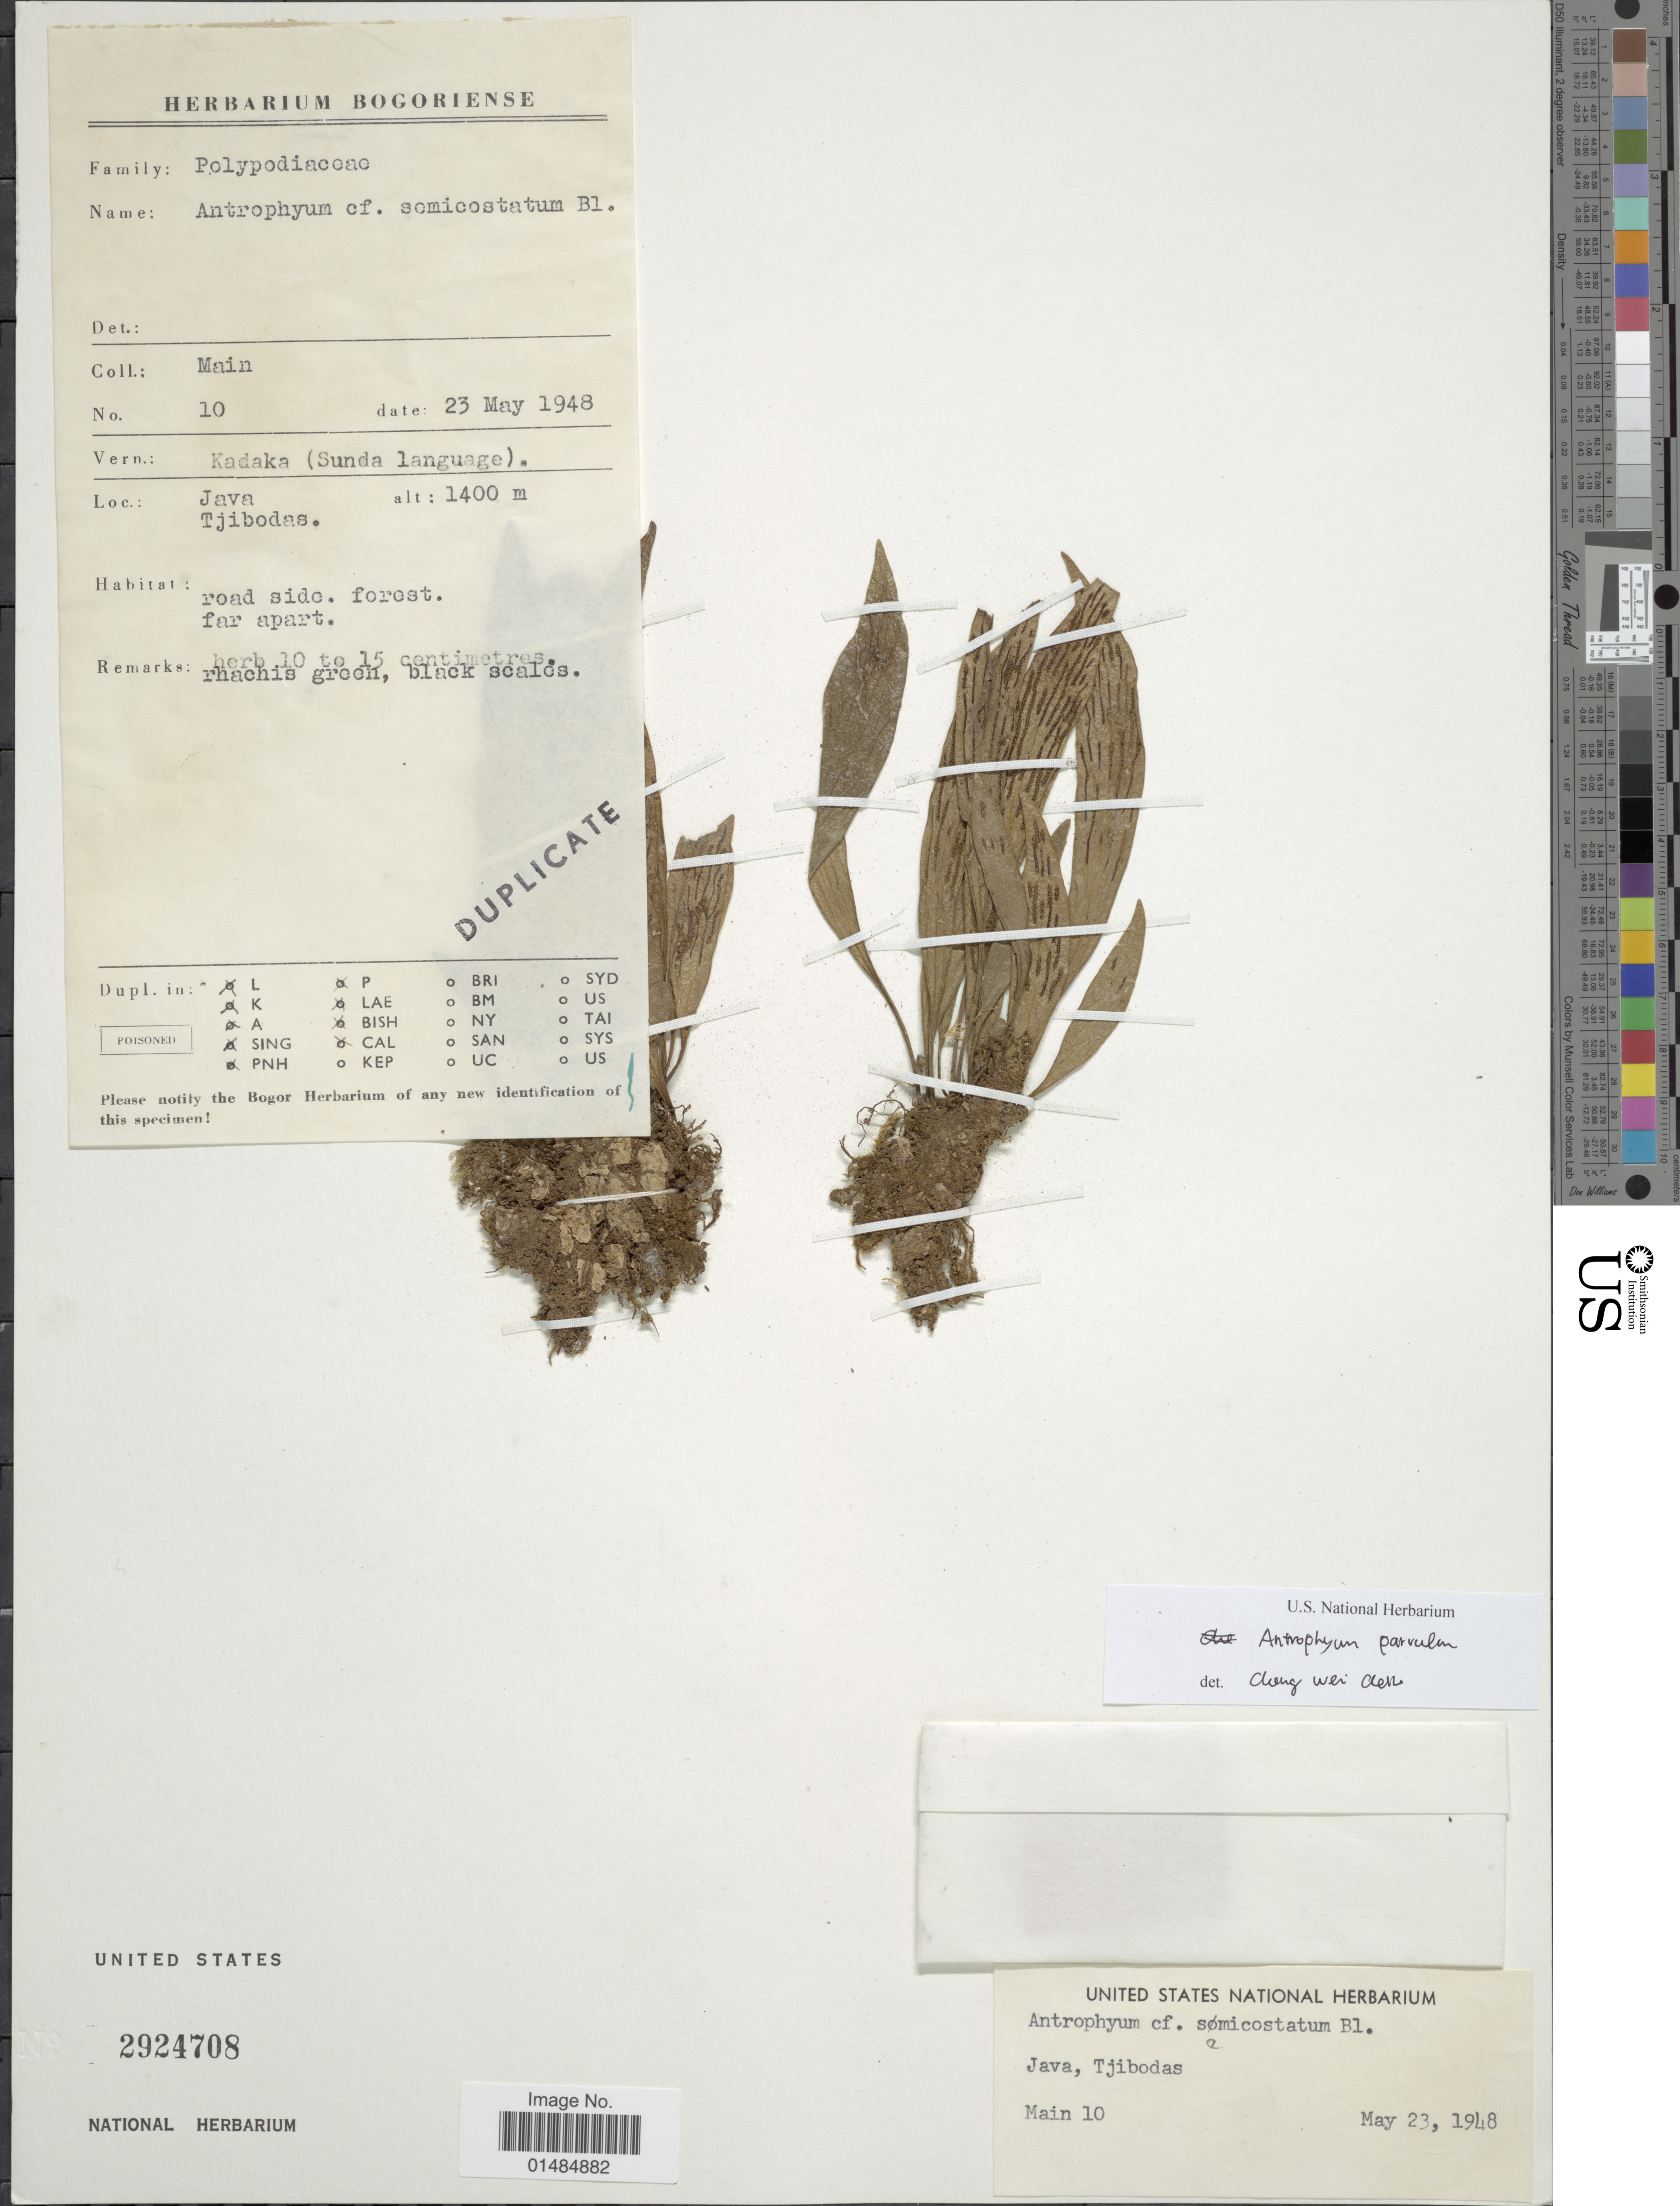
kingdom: Plantae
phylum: Tracheophyta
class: Polypodiopsida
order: Polypodiales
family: Pteridaceae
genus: Antrophyum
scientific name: Antrophyum parvulum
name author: Blume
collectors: -. Main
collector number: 10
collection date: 1948-05-23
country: Indonesia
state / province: Java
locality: Tjibodas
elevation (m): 1400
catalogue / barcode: US 2924708